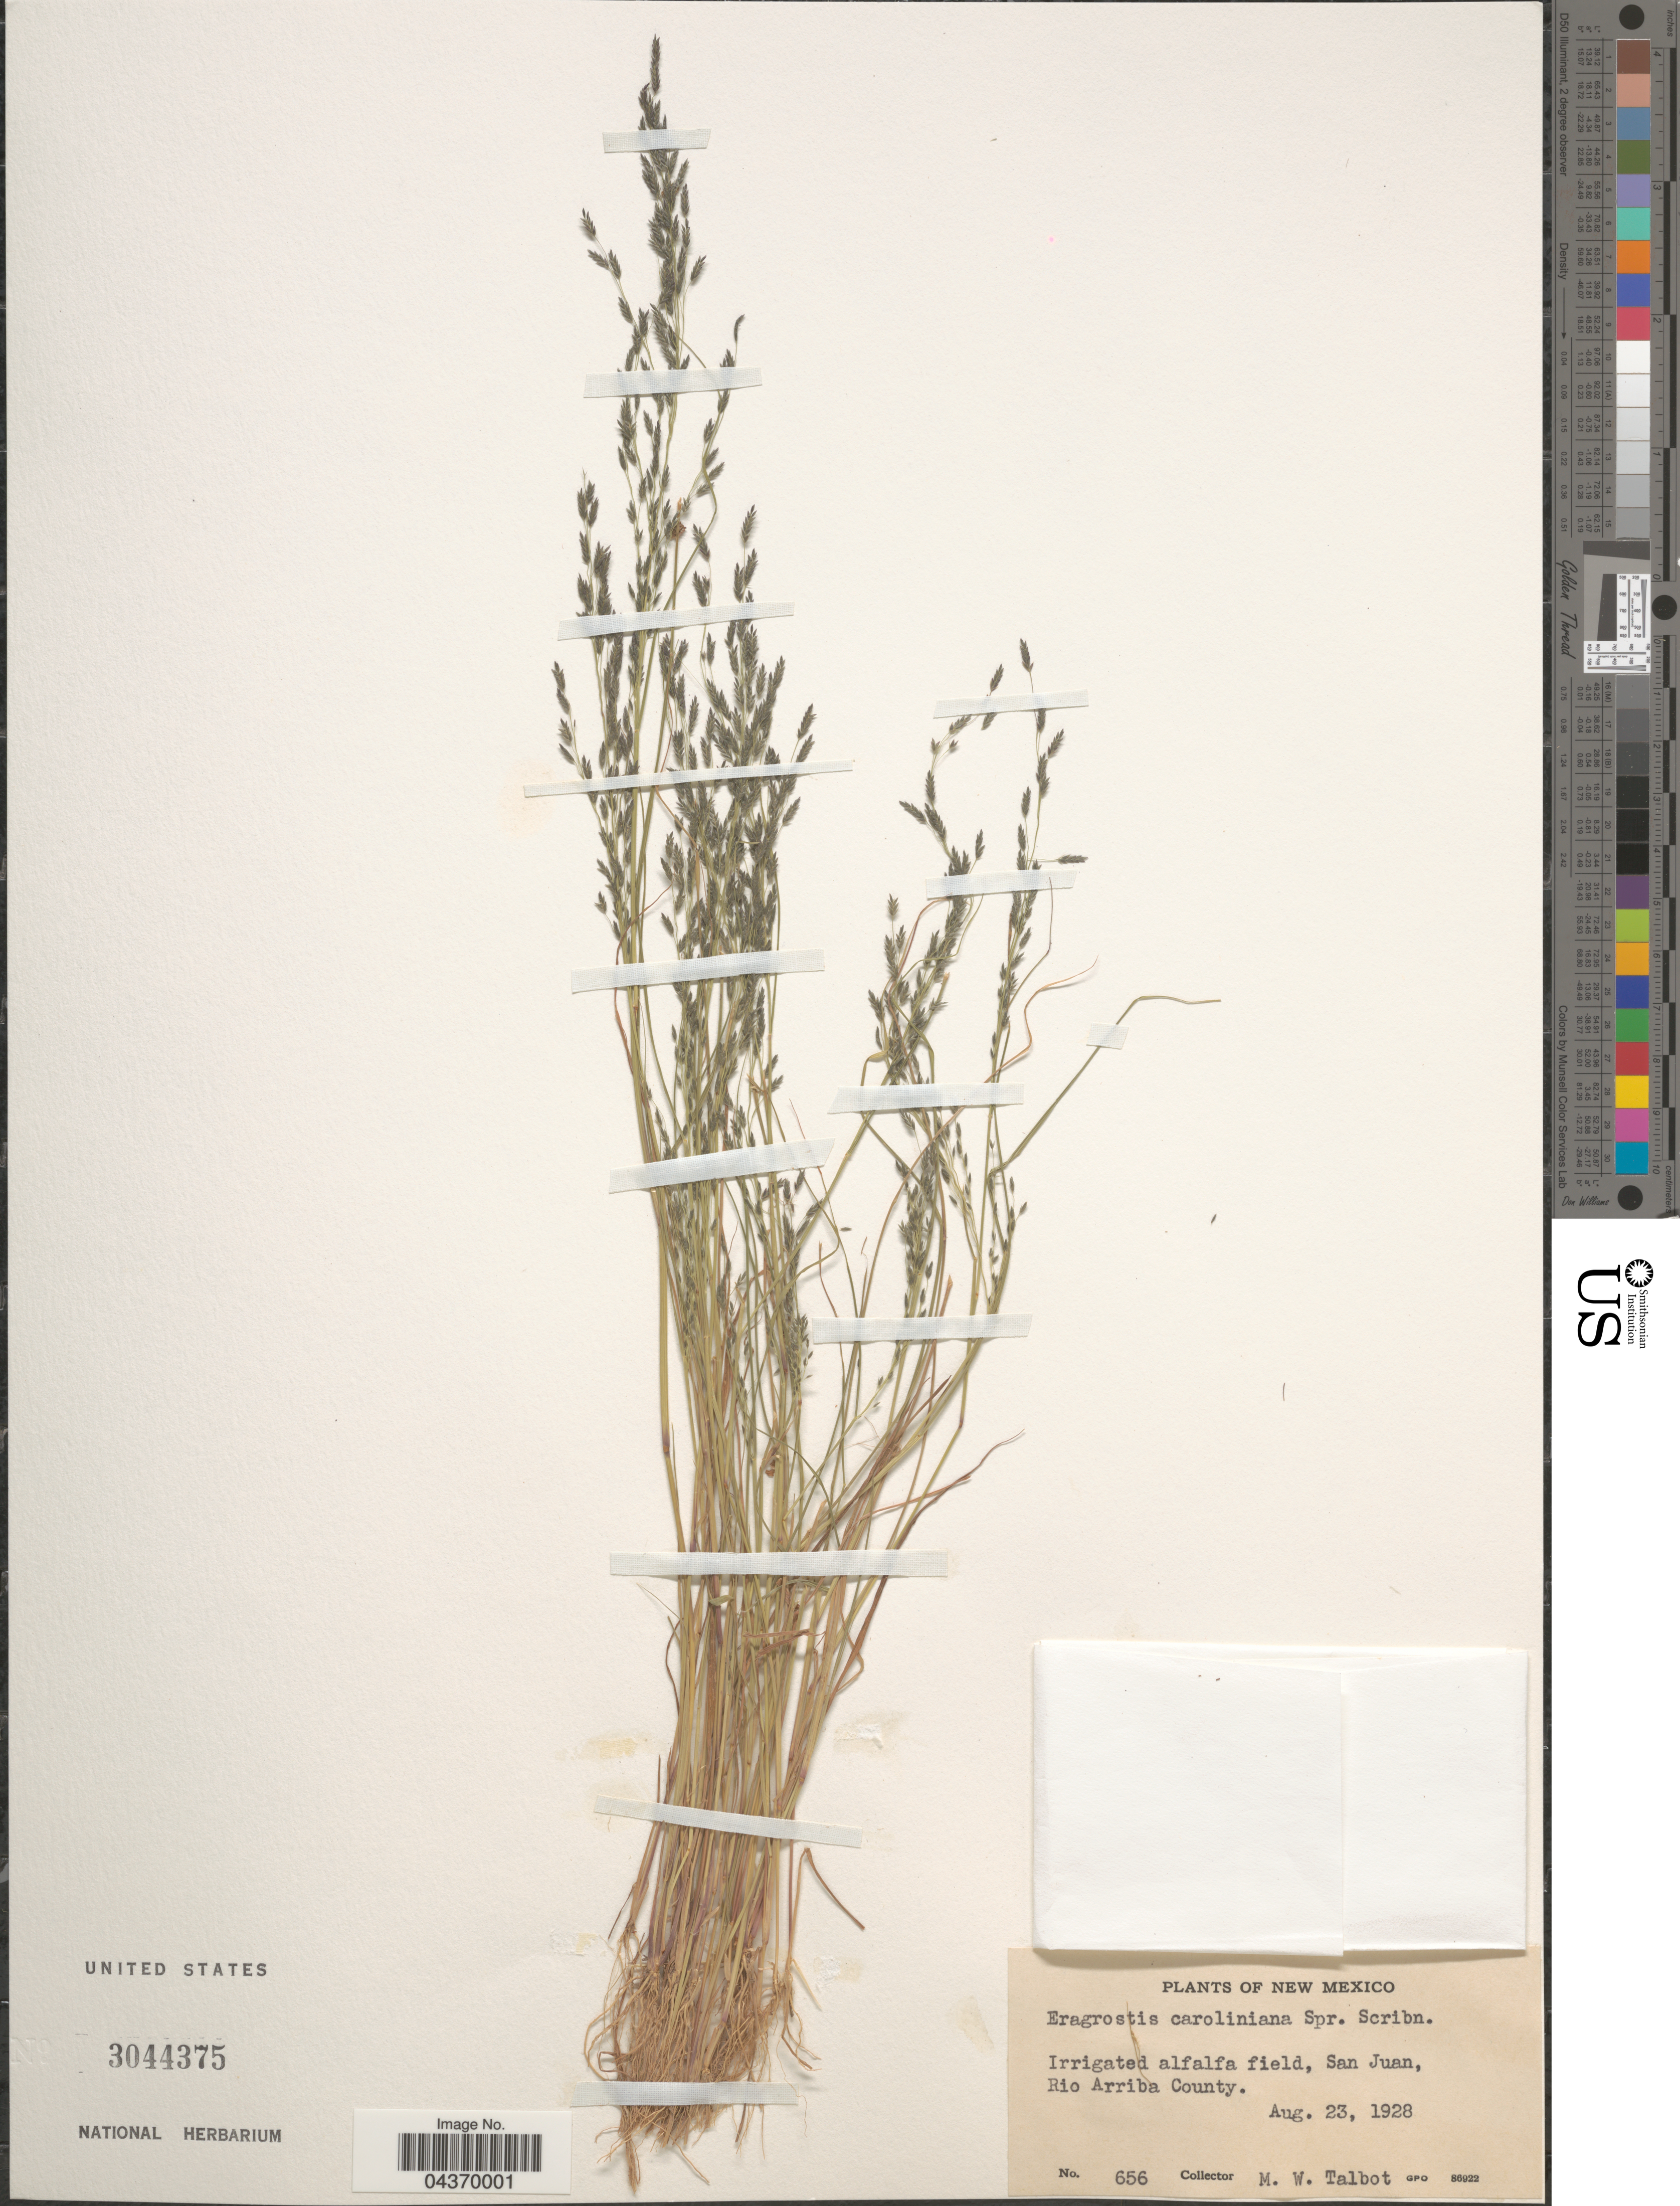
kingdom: Plantae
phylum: Tracheophyta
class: Liliopsida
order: Poales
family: Poaceae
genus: Eragrostis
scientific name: Eragrostis pectinacea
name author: (Michx.) Nees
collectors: M. Talbot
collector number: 656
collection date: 1928-08-23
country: United States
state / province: New Mexico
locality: San Juan, Rio Arriba County.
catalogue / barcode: US 3044375